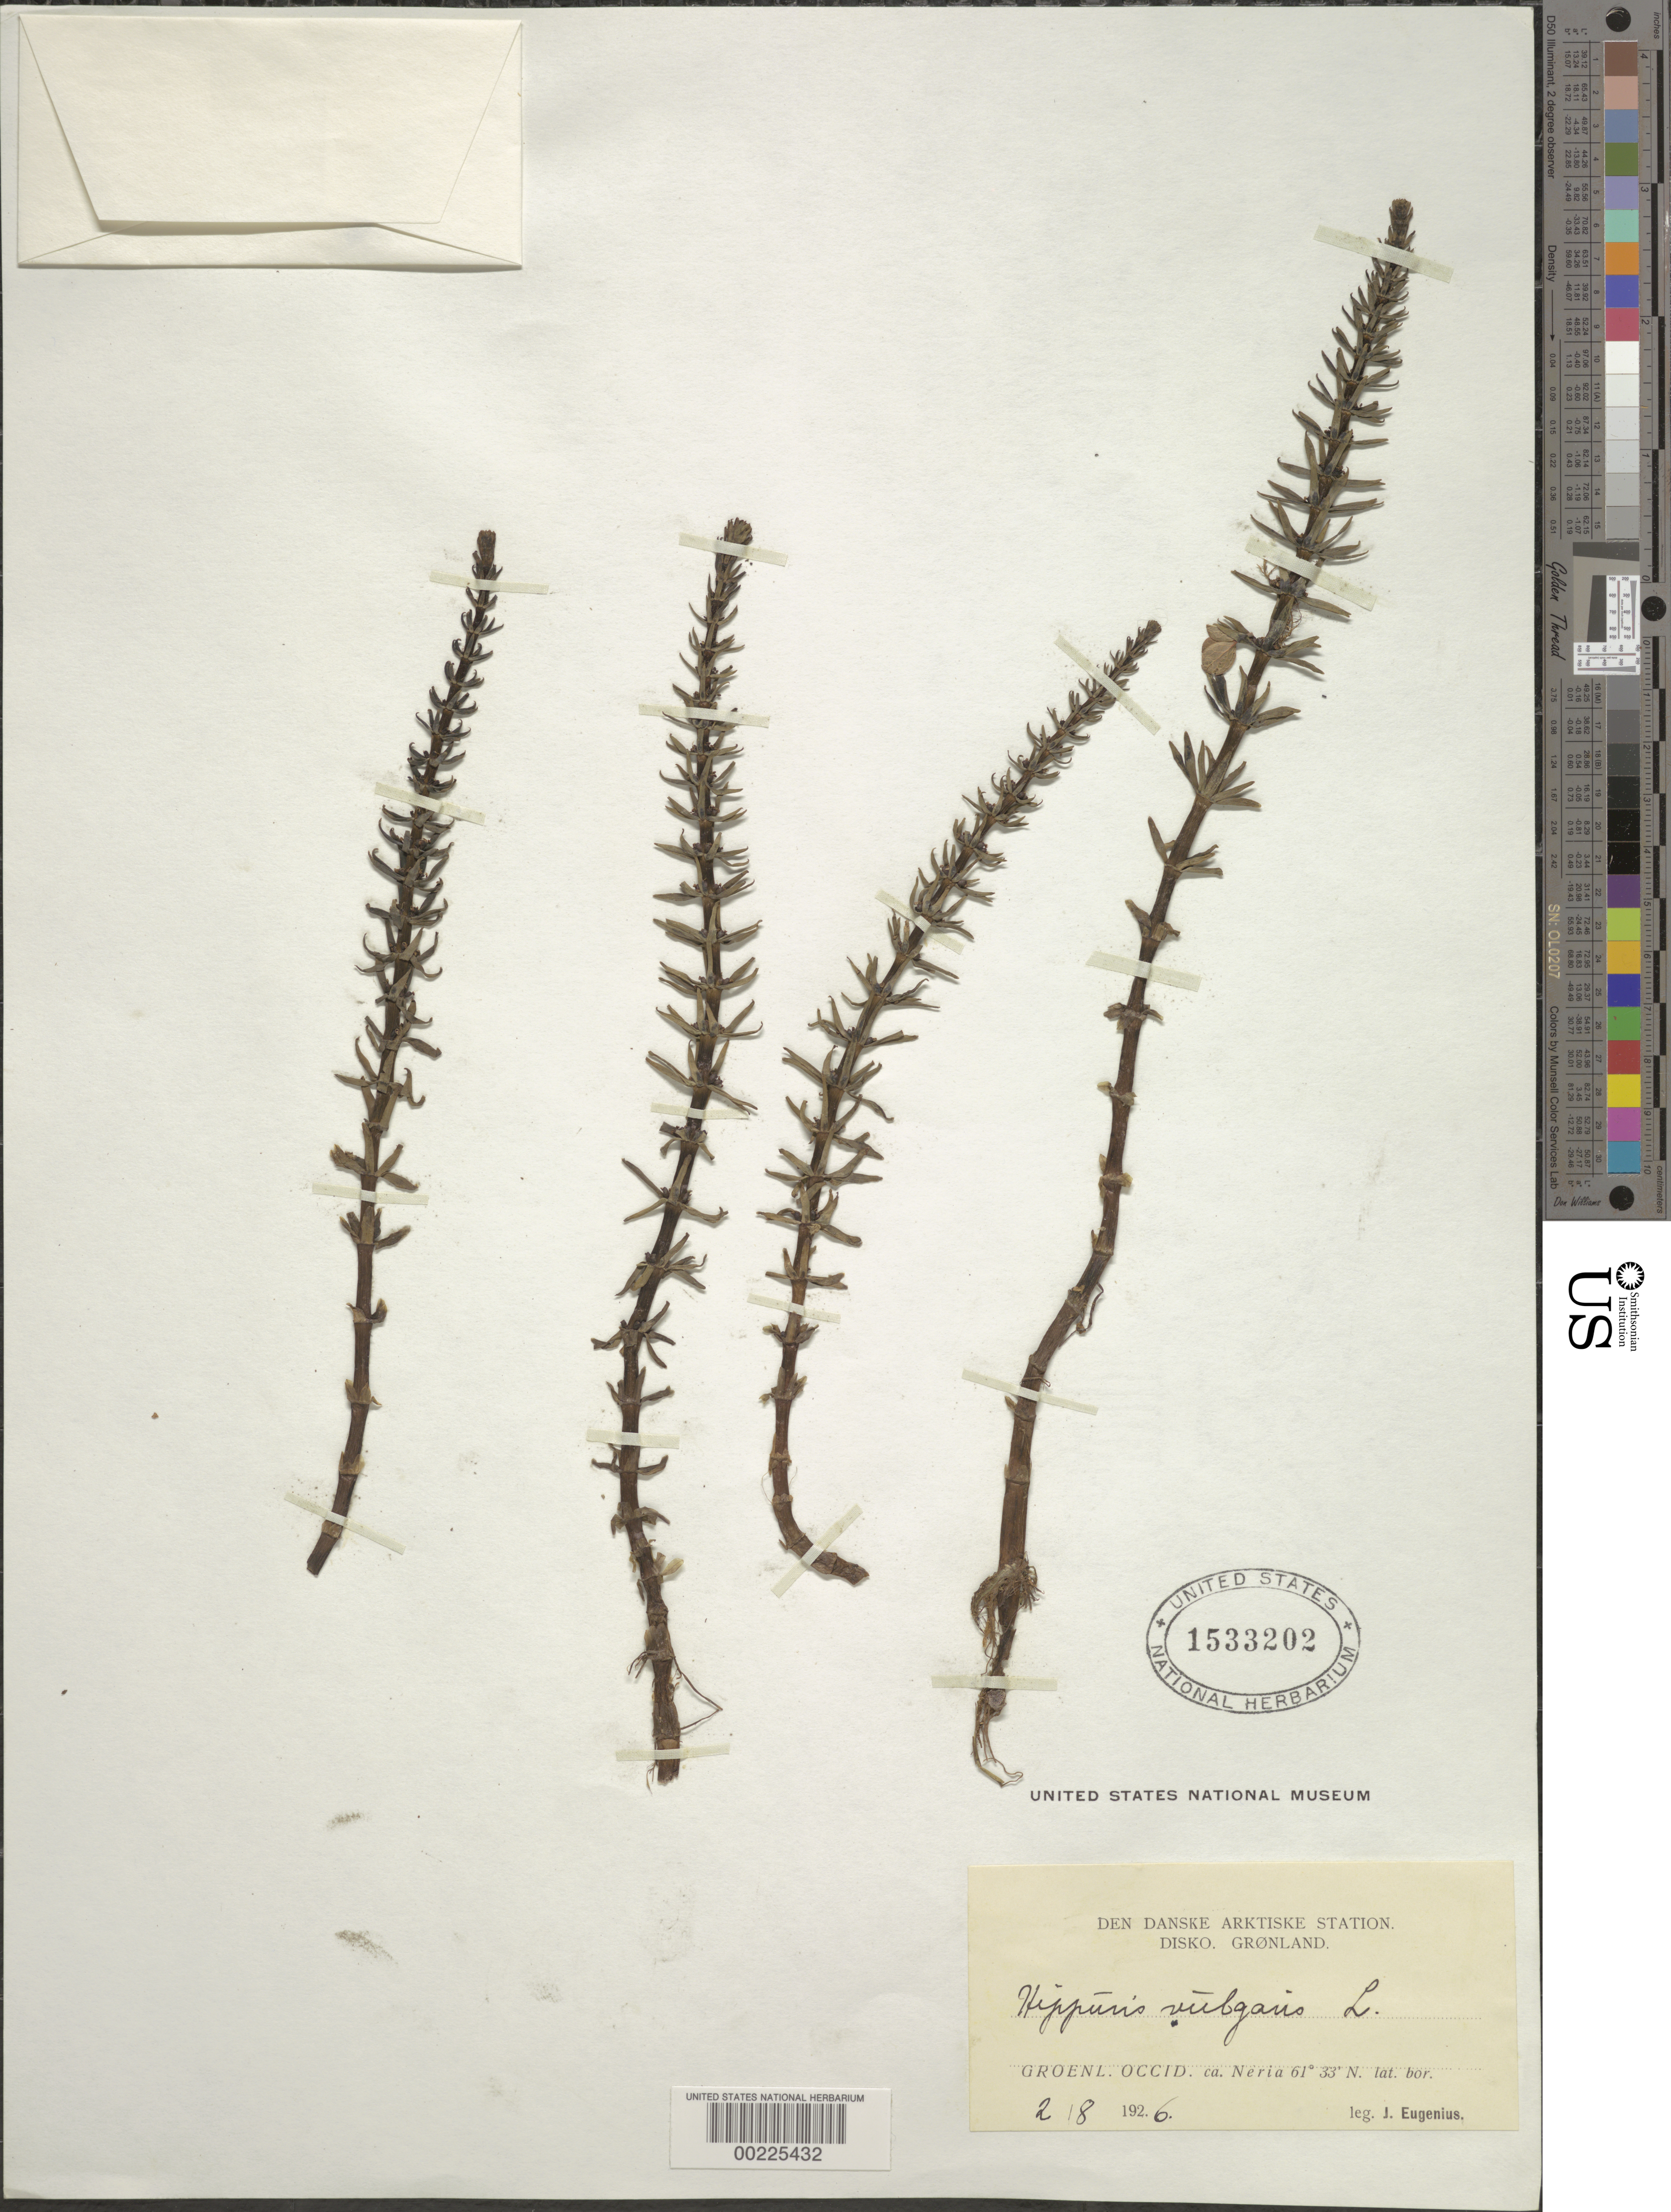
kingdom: Plantae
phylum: Tracheophyta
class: Magnoliopsida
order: Lamiales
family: Plantaginaceae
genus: Hippuris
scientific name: Hippuris vulgaris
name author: L.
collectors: J. Eugenius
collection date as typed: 02 Aug 1926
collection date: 1926-08-02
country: Greenland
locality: Greenland West Caneria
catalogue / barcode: US 1533202